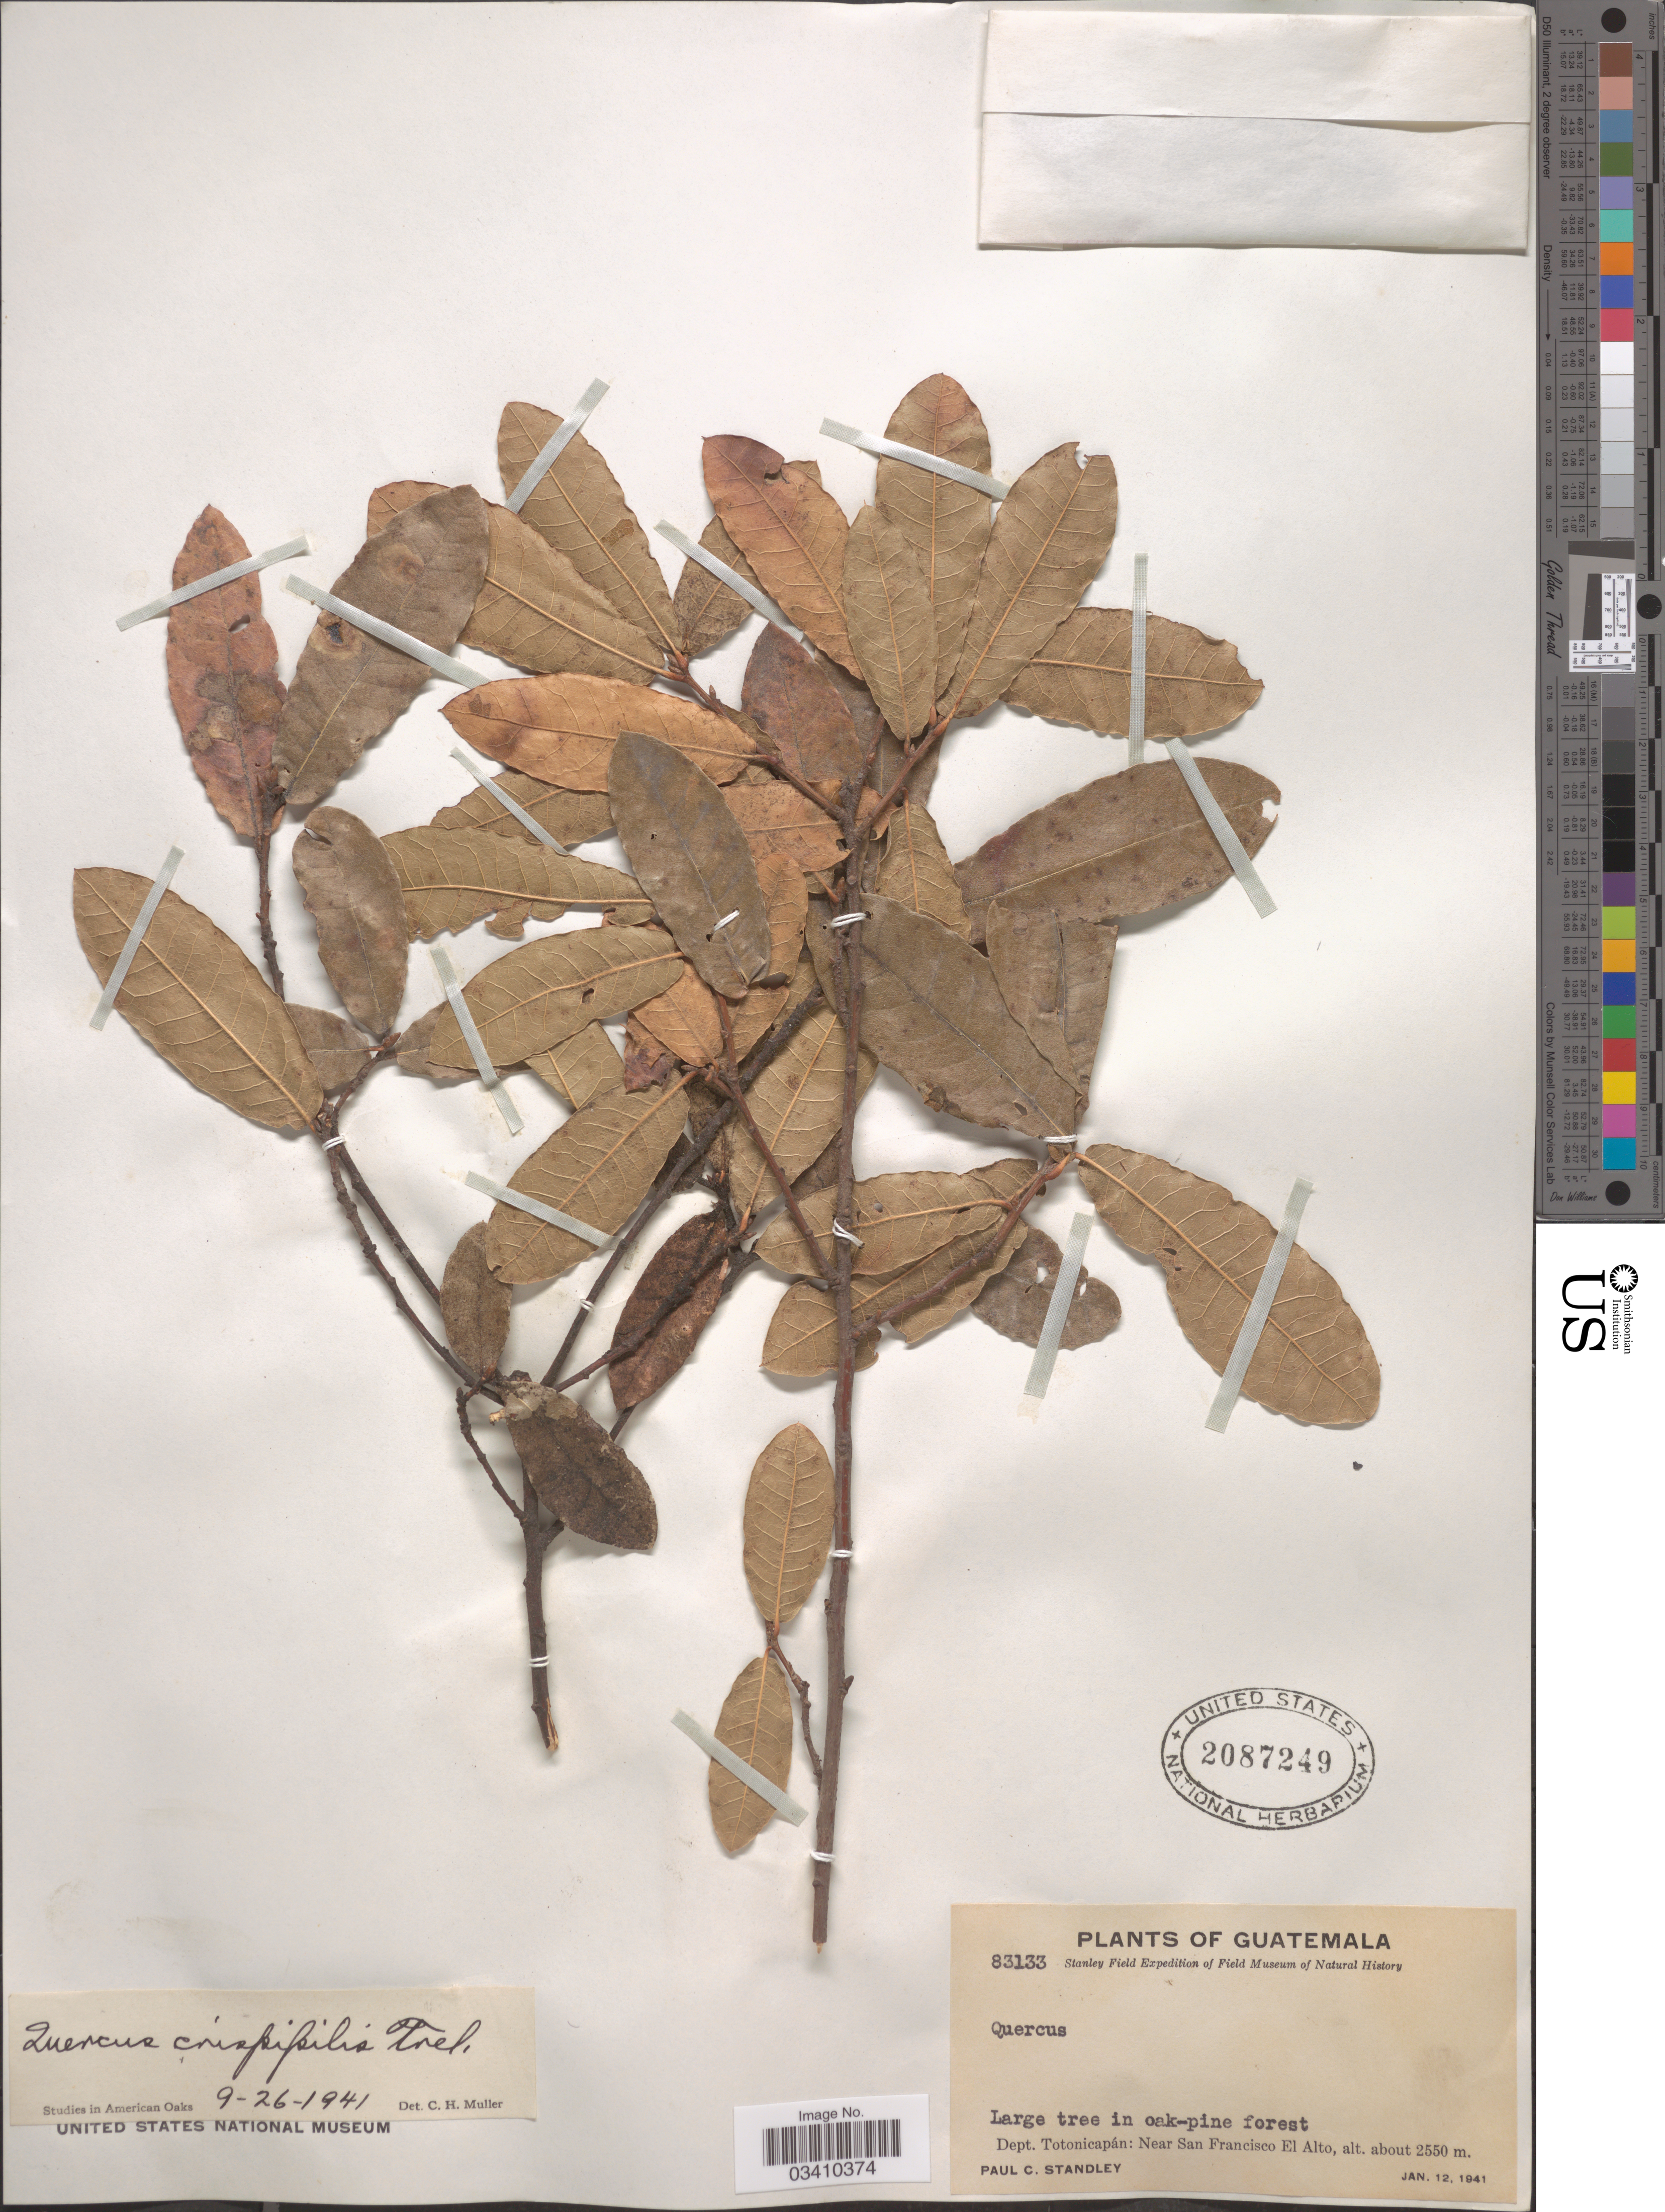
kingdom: Plantae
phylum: Tracheophyta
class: Magnoliopsida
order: Fagales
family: Fagaceae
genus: Quercus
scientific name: Quercus crispipilis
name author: Trel.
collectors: P. C. Standley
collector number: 83133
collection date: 1941-01-12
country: Guatemala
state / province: Totonicapan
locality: Dept. Totonicapán: Near San Francisco El Alto.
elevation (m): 2550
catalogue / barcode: US 2087249